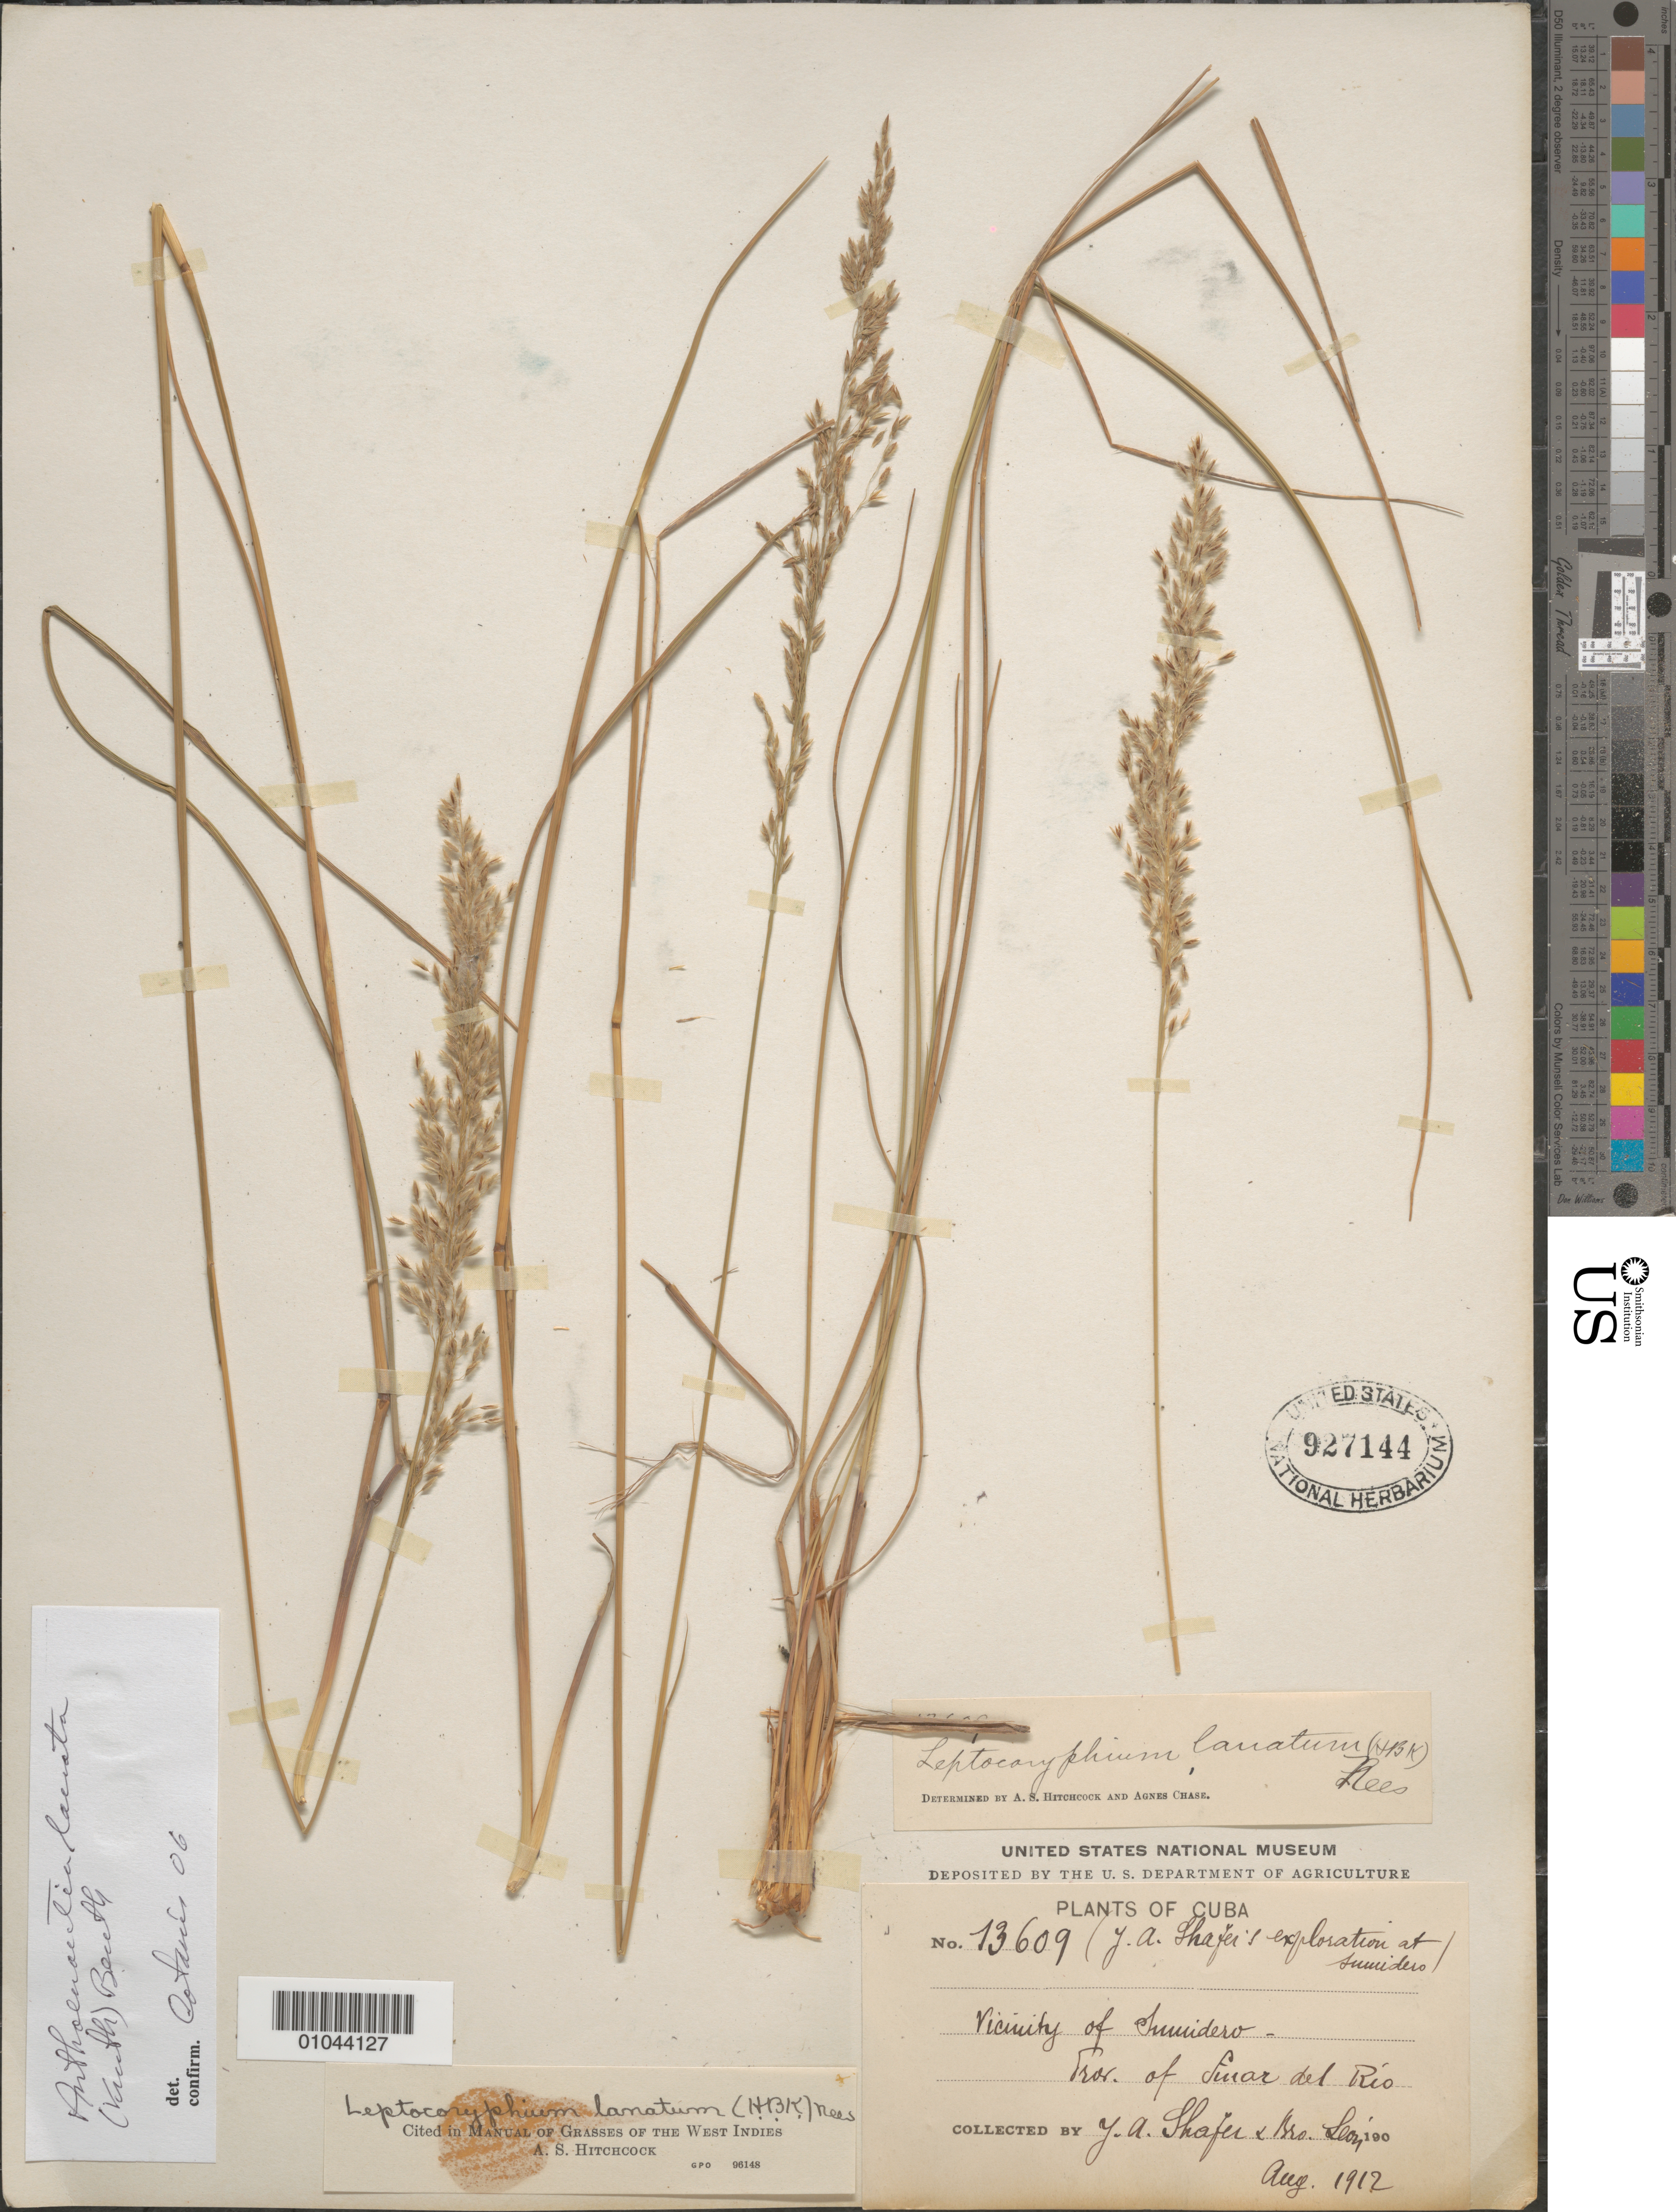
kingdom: Plantae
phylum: Tracheophyta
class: Liliopsida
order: Poales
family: Poaceae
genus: Leptocoryphium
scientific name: Leptocoryphium lanatum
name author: (Kunth) Nees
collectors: J. A. Shafer & Bro. León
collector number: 13609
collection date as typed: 01 Aug 1912 to 31 Aug 1912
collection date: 1912-08-01/1912-08-31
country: Cuba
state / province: Pinar del Rio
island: Cuba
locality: Vicinity of Sumidero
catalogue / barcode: US 927144